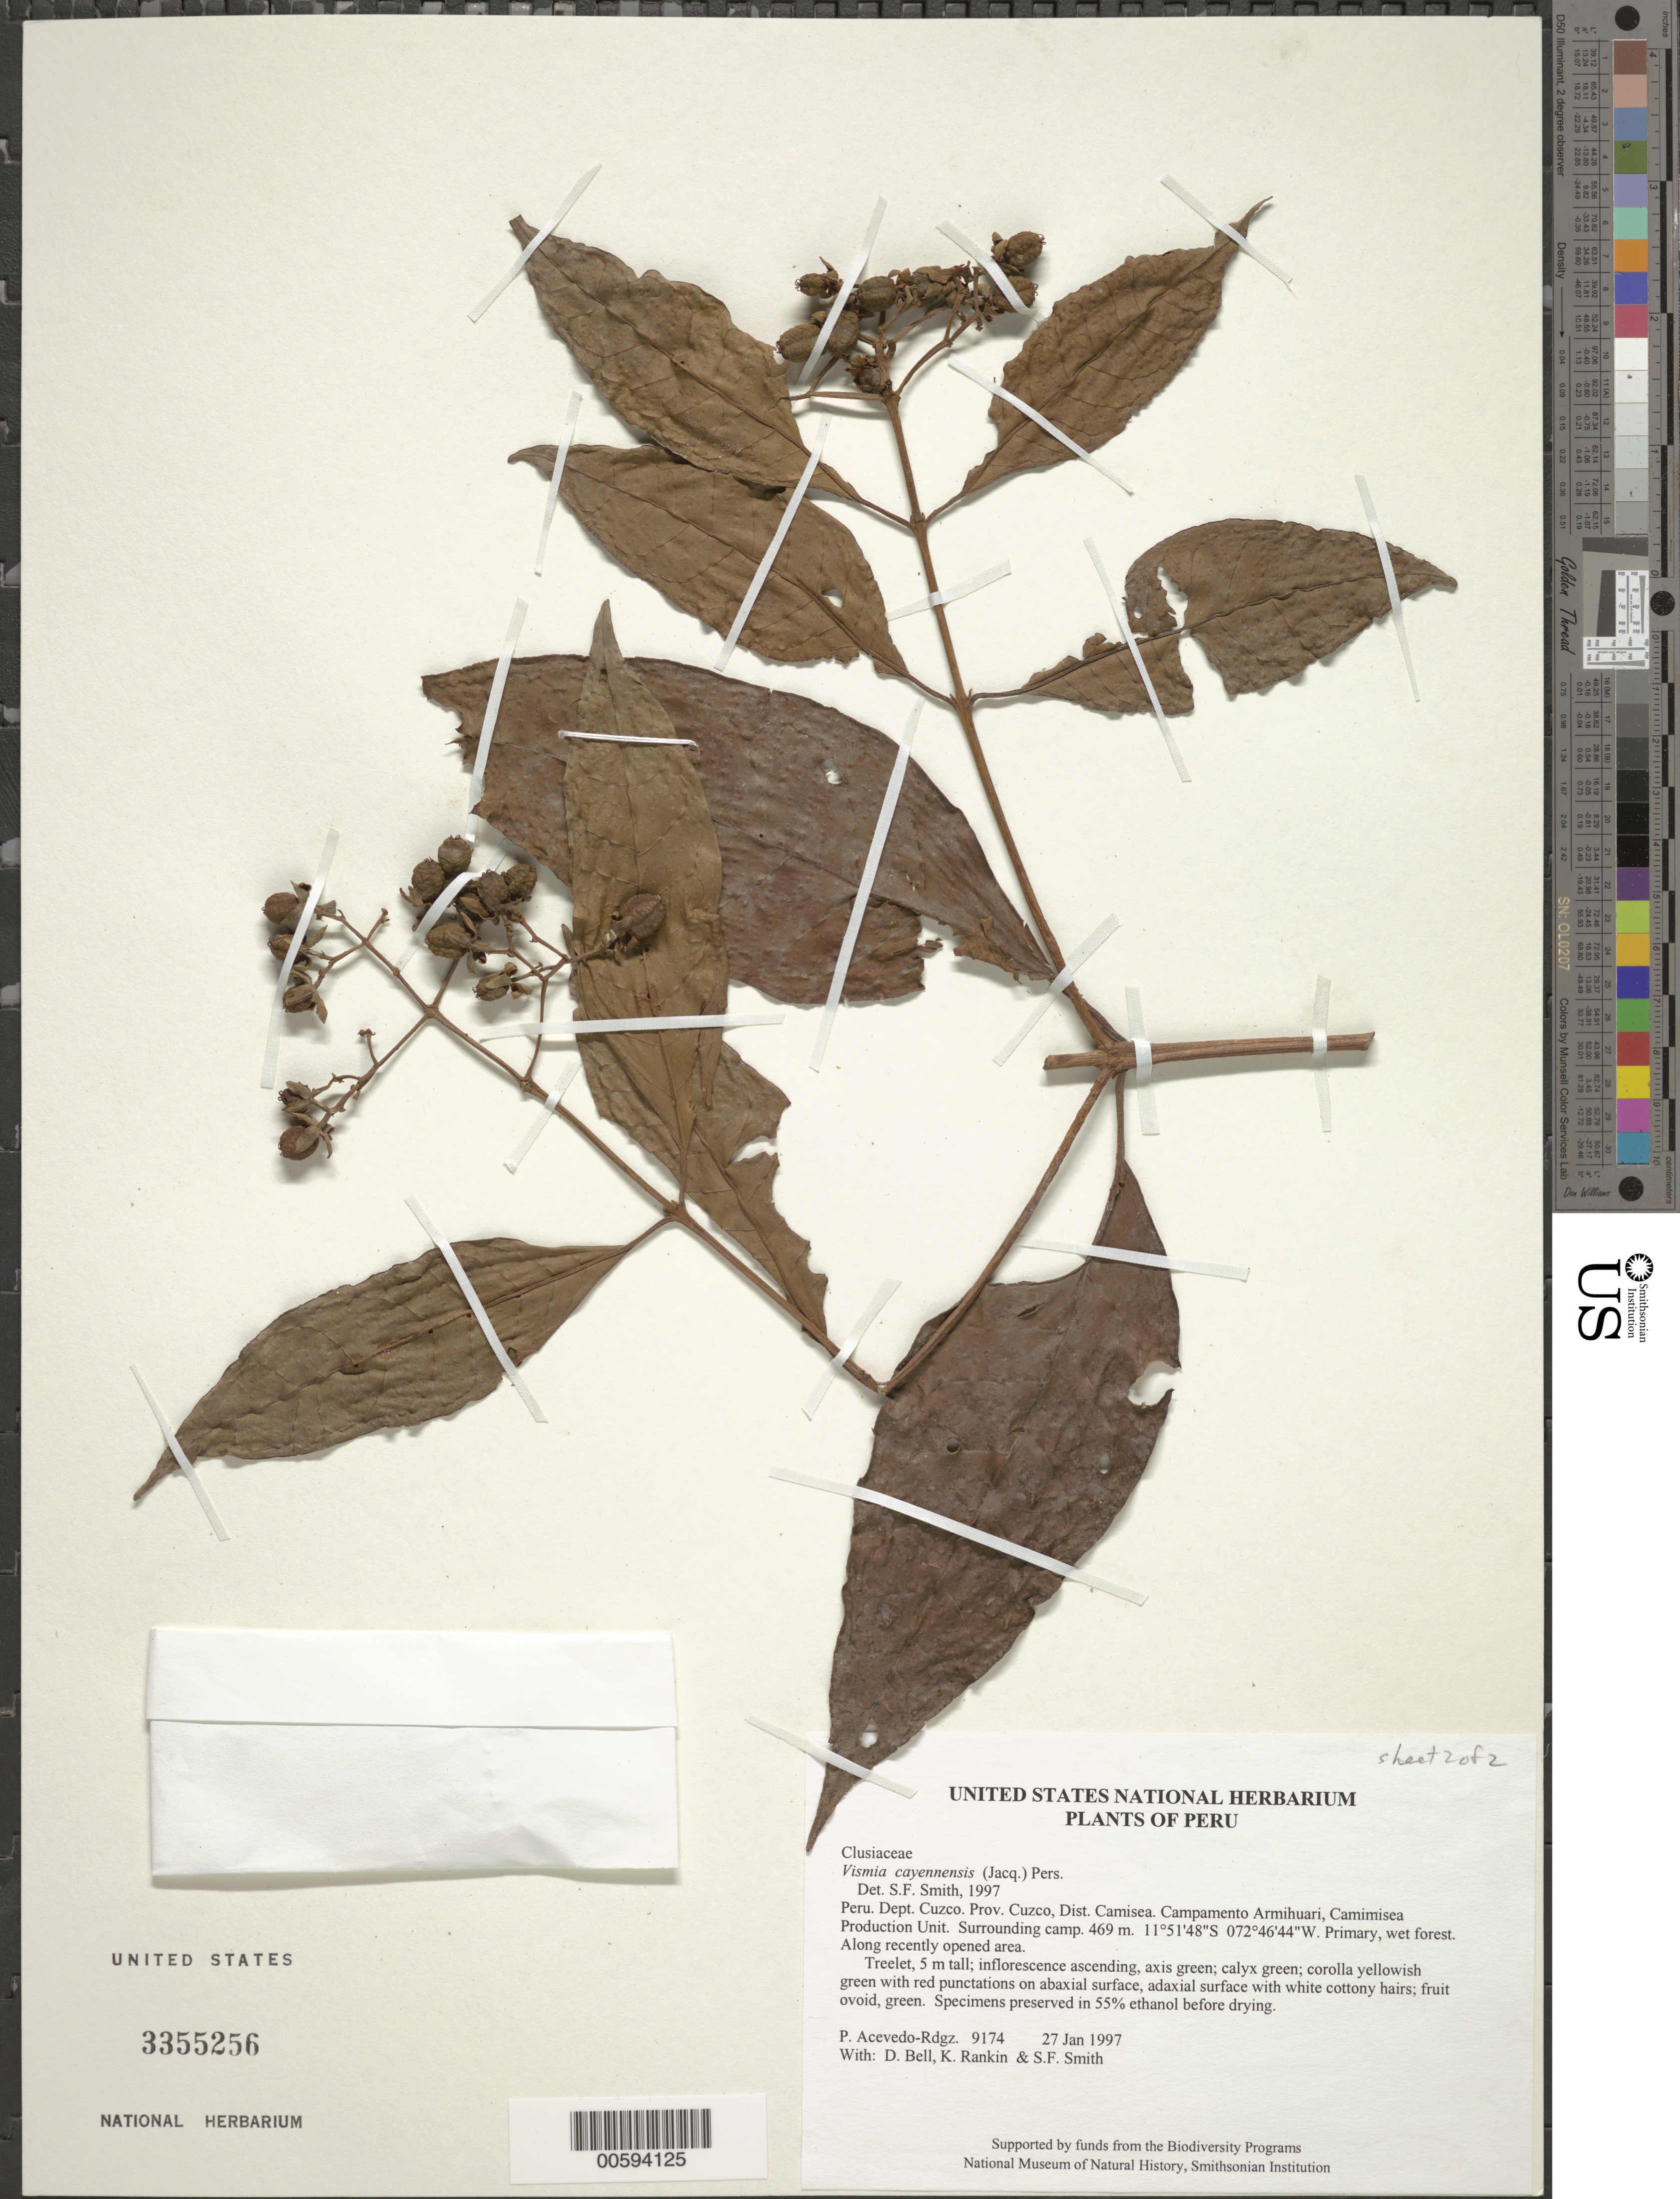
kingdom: Plantae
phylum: Tracheophyta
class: Magnoliopsida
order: Malpighiales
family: Hypericaceae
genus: Vismia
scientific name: Vismia cayennensis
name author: (Jacq.) Pers.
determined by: Smith, Stephen F., (US), NMNH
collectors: P. Acevedo-Rodr., D. A. Bell, K. B. Rankin & S.F. Smith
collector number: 9174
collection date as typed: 27 Jan 1997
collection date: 1997-01-27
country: Peru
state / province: Cusco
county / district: Cusco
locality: Districto Camisea, Campamento Armihuari, Camimisea Production Unit. Surrounding camp.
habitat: Primary, wet forest. Along recently opened area.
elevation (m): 469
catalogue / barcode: US 3355256